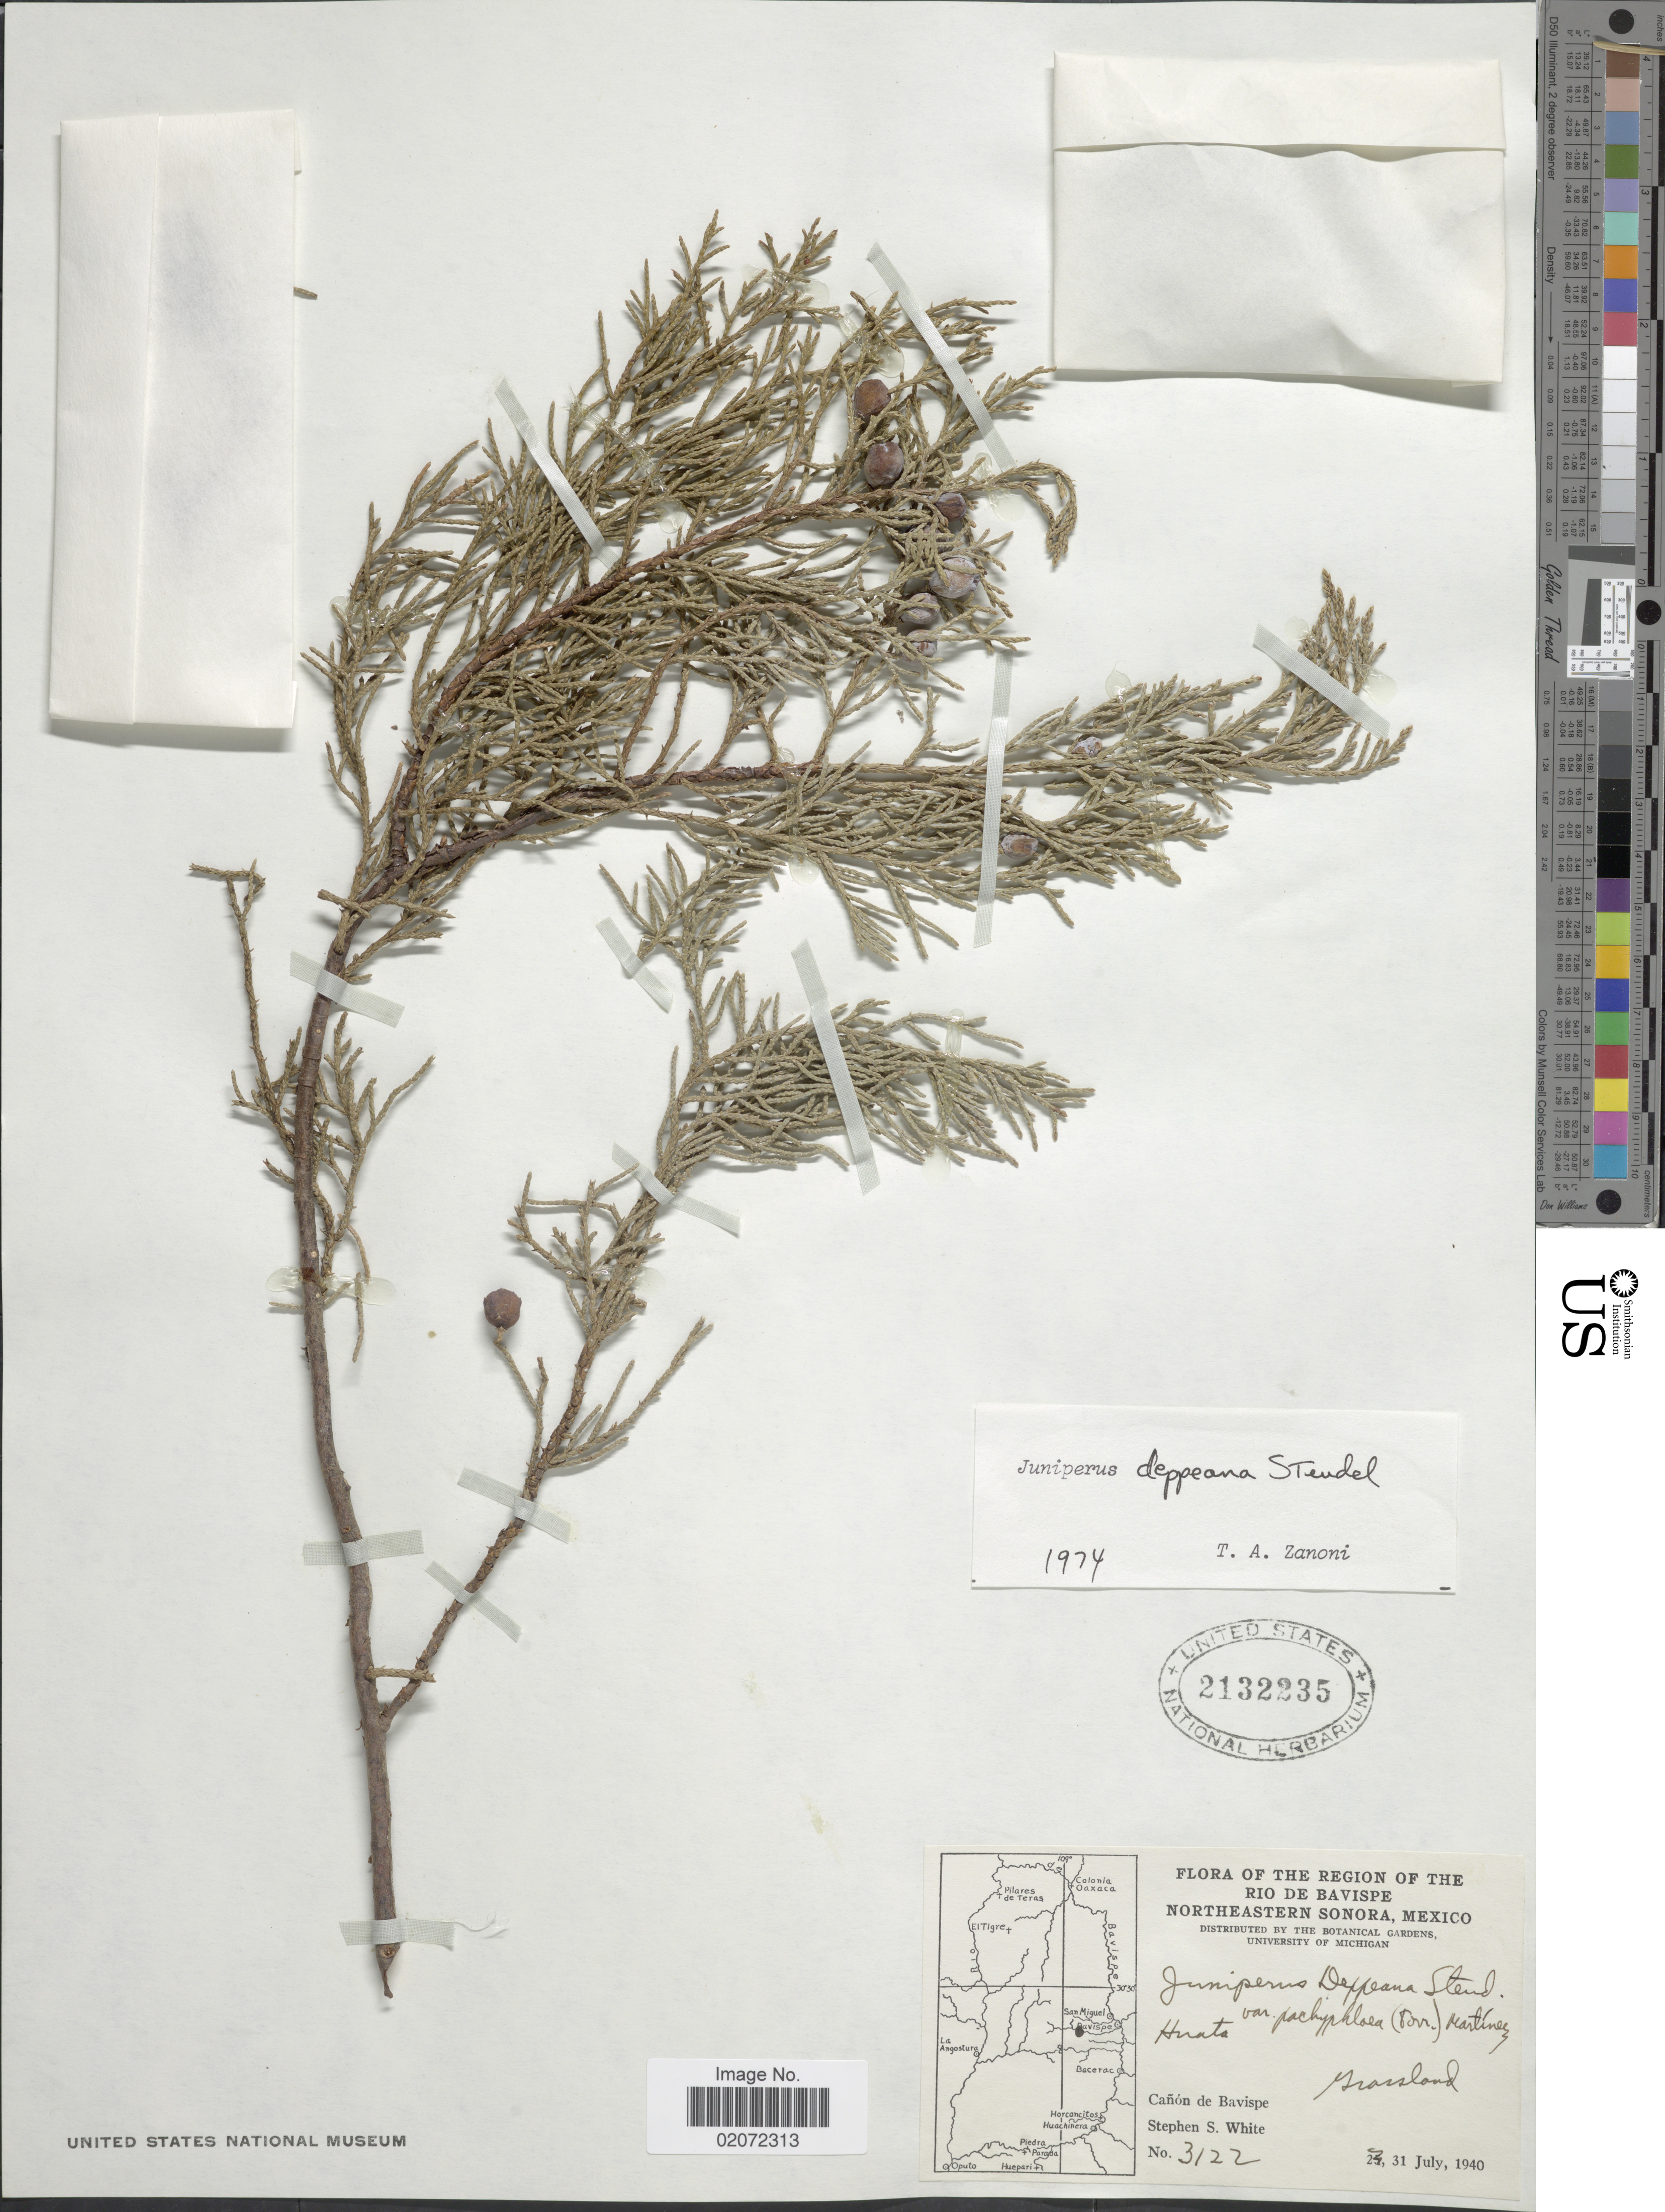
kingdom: Plantae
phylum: Tracheophyta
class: Pinopsida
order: Pinales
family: Cupressaceae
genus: Juniperus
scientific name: Juniperus deppeana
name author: Steud.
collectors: S. S. White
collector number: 3122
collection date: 1940-07-31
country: Mexico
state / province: Sonora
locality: Region of the Rio de Bavispe. Northeastern Sonora. Cañon de Bavispe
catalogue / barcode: US 2132235